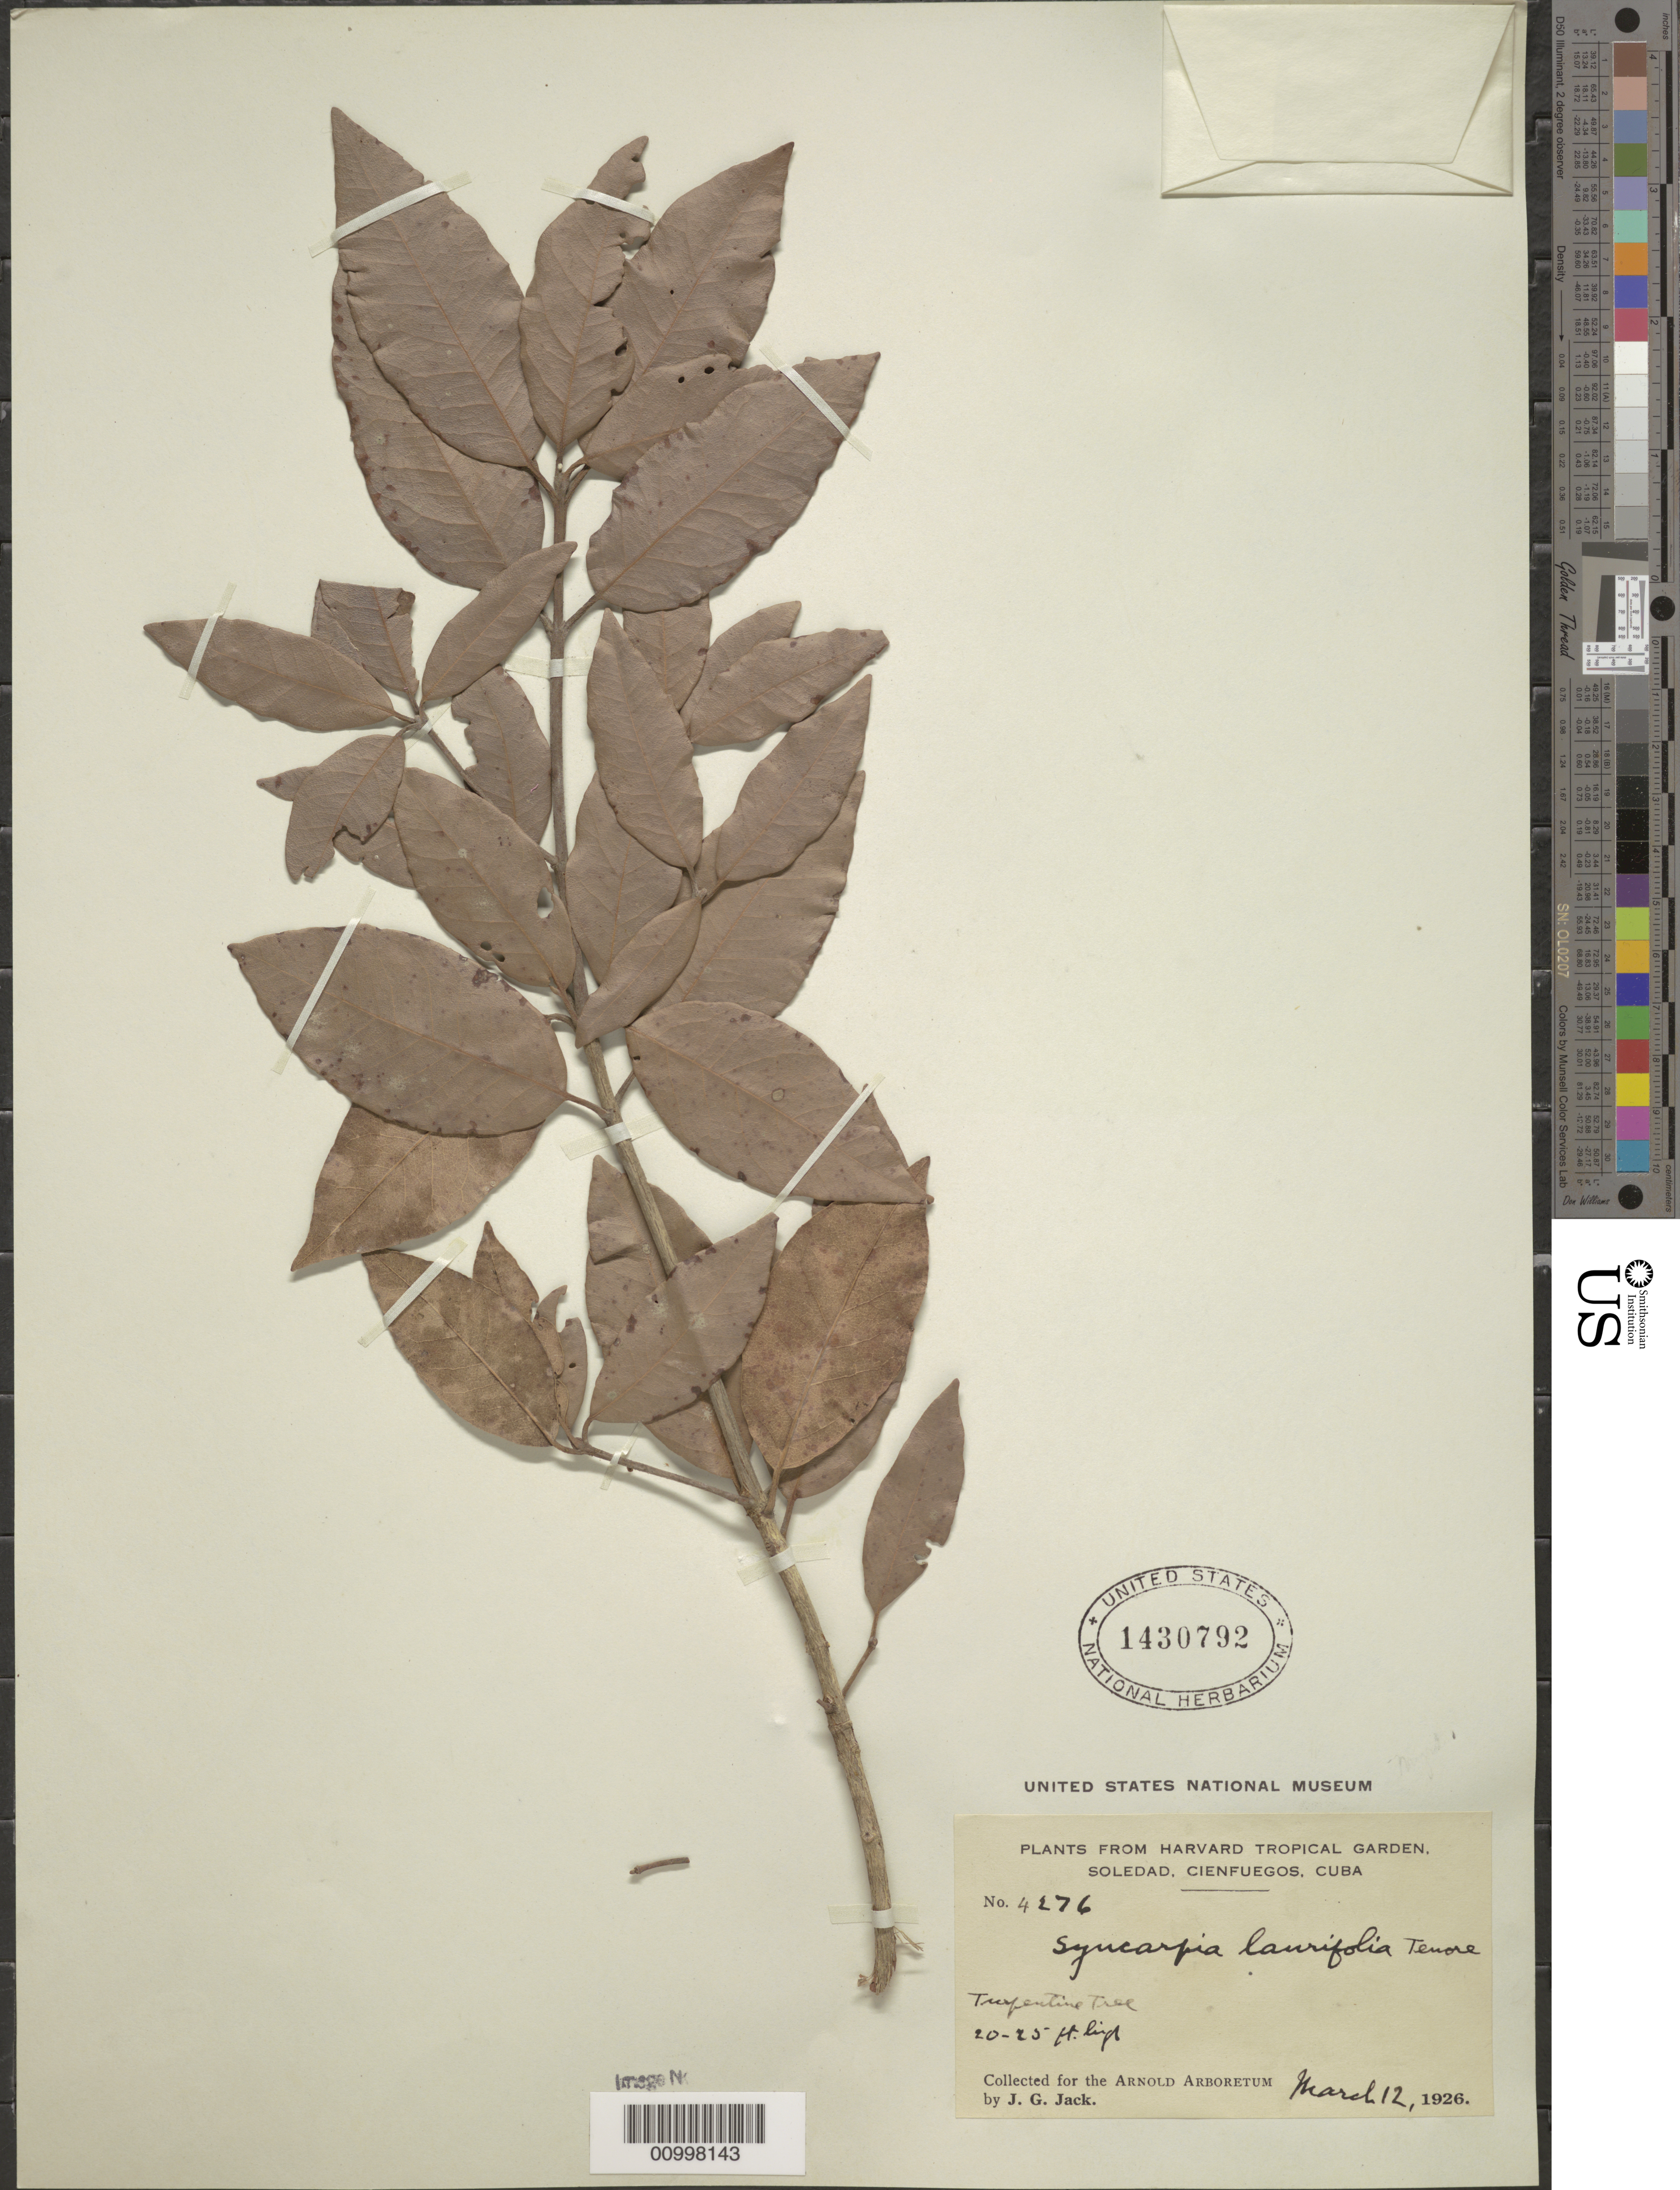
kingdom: Plantae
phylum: Tracheophyta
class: Magnoliopsida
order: Myrtales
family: Myrtaceae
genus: Syncarpia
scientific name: Syncarpia laurifolia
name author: Graeffer ex Ten.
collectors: J. G. Jack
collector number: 4276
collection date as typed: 12 Mar 1926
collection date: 1926-03-12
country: Cuba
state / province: Cienfuegos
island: Cuba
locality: Soledad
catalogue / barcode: US 1430792